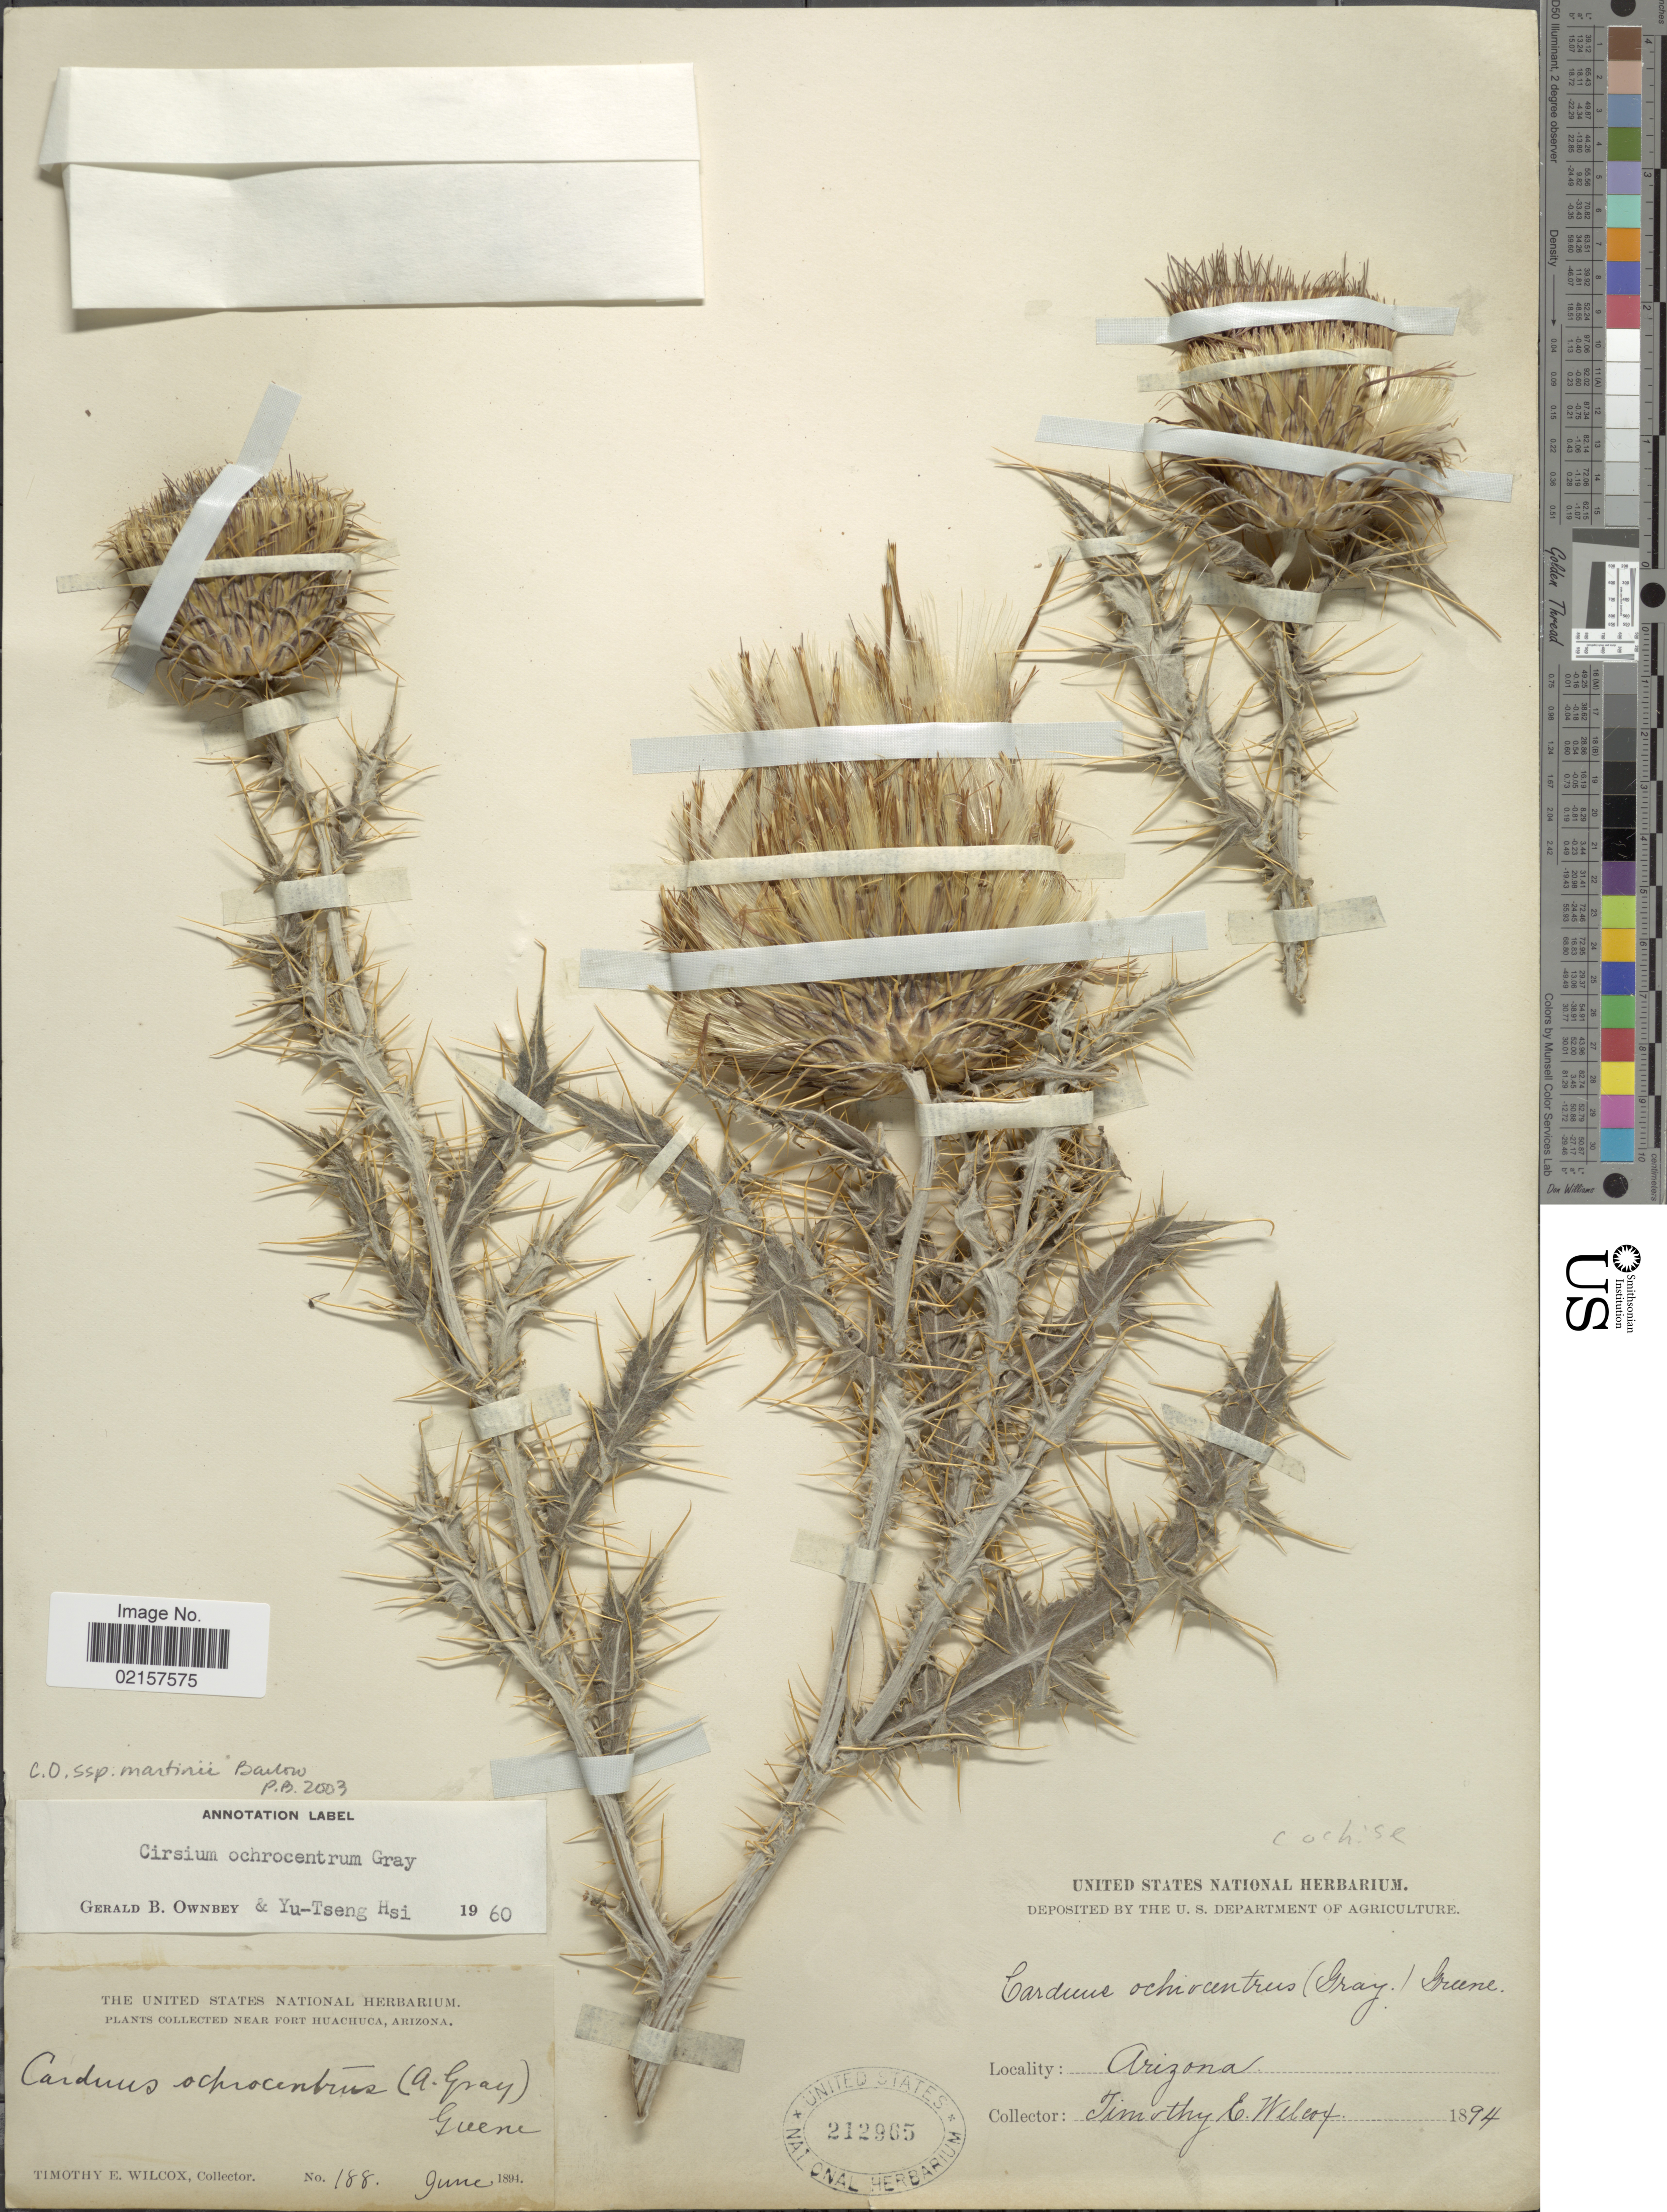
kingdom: Plantae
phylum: Tracheophyta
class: Magnoliopsida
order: Asterales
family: Asteraceae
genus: Cirsium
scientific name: Cirsium ochrocentrum subsp. martinii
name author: Barlow-Irick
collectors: T. E. Wilcox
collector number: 188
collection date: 1894-06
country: United States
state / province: Arizona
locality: Near Fort Huachuca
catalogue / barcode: US 212965